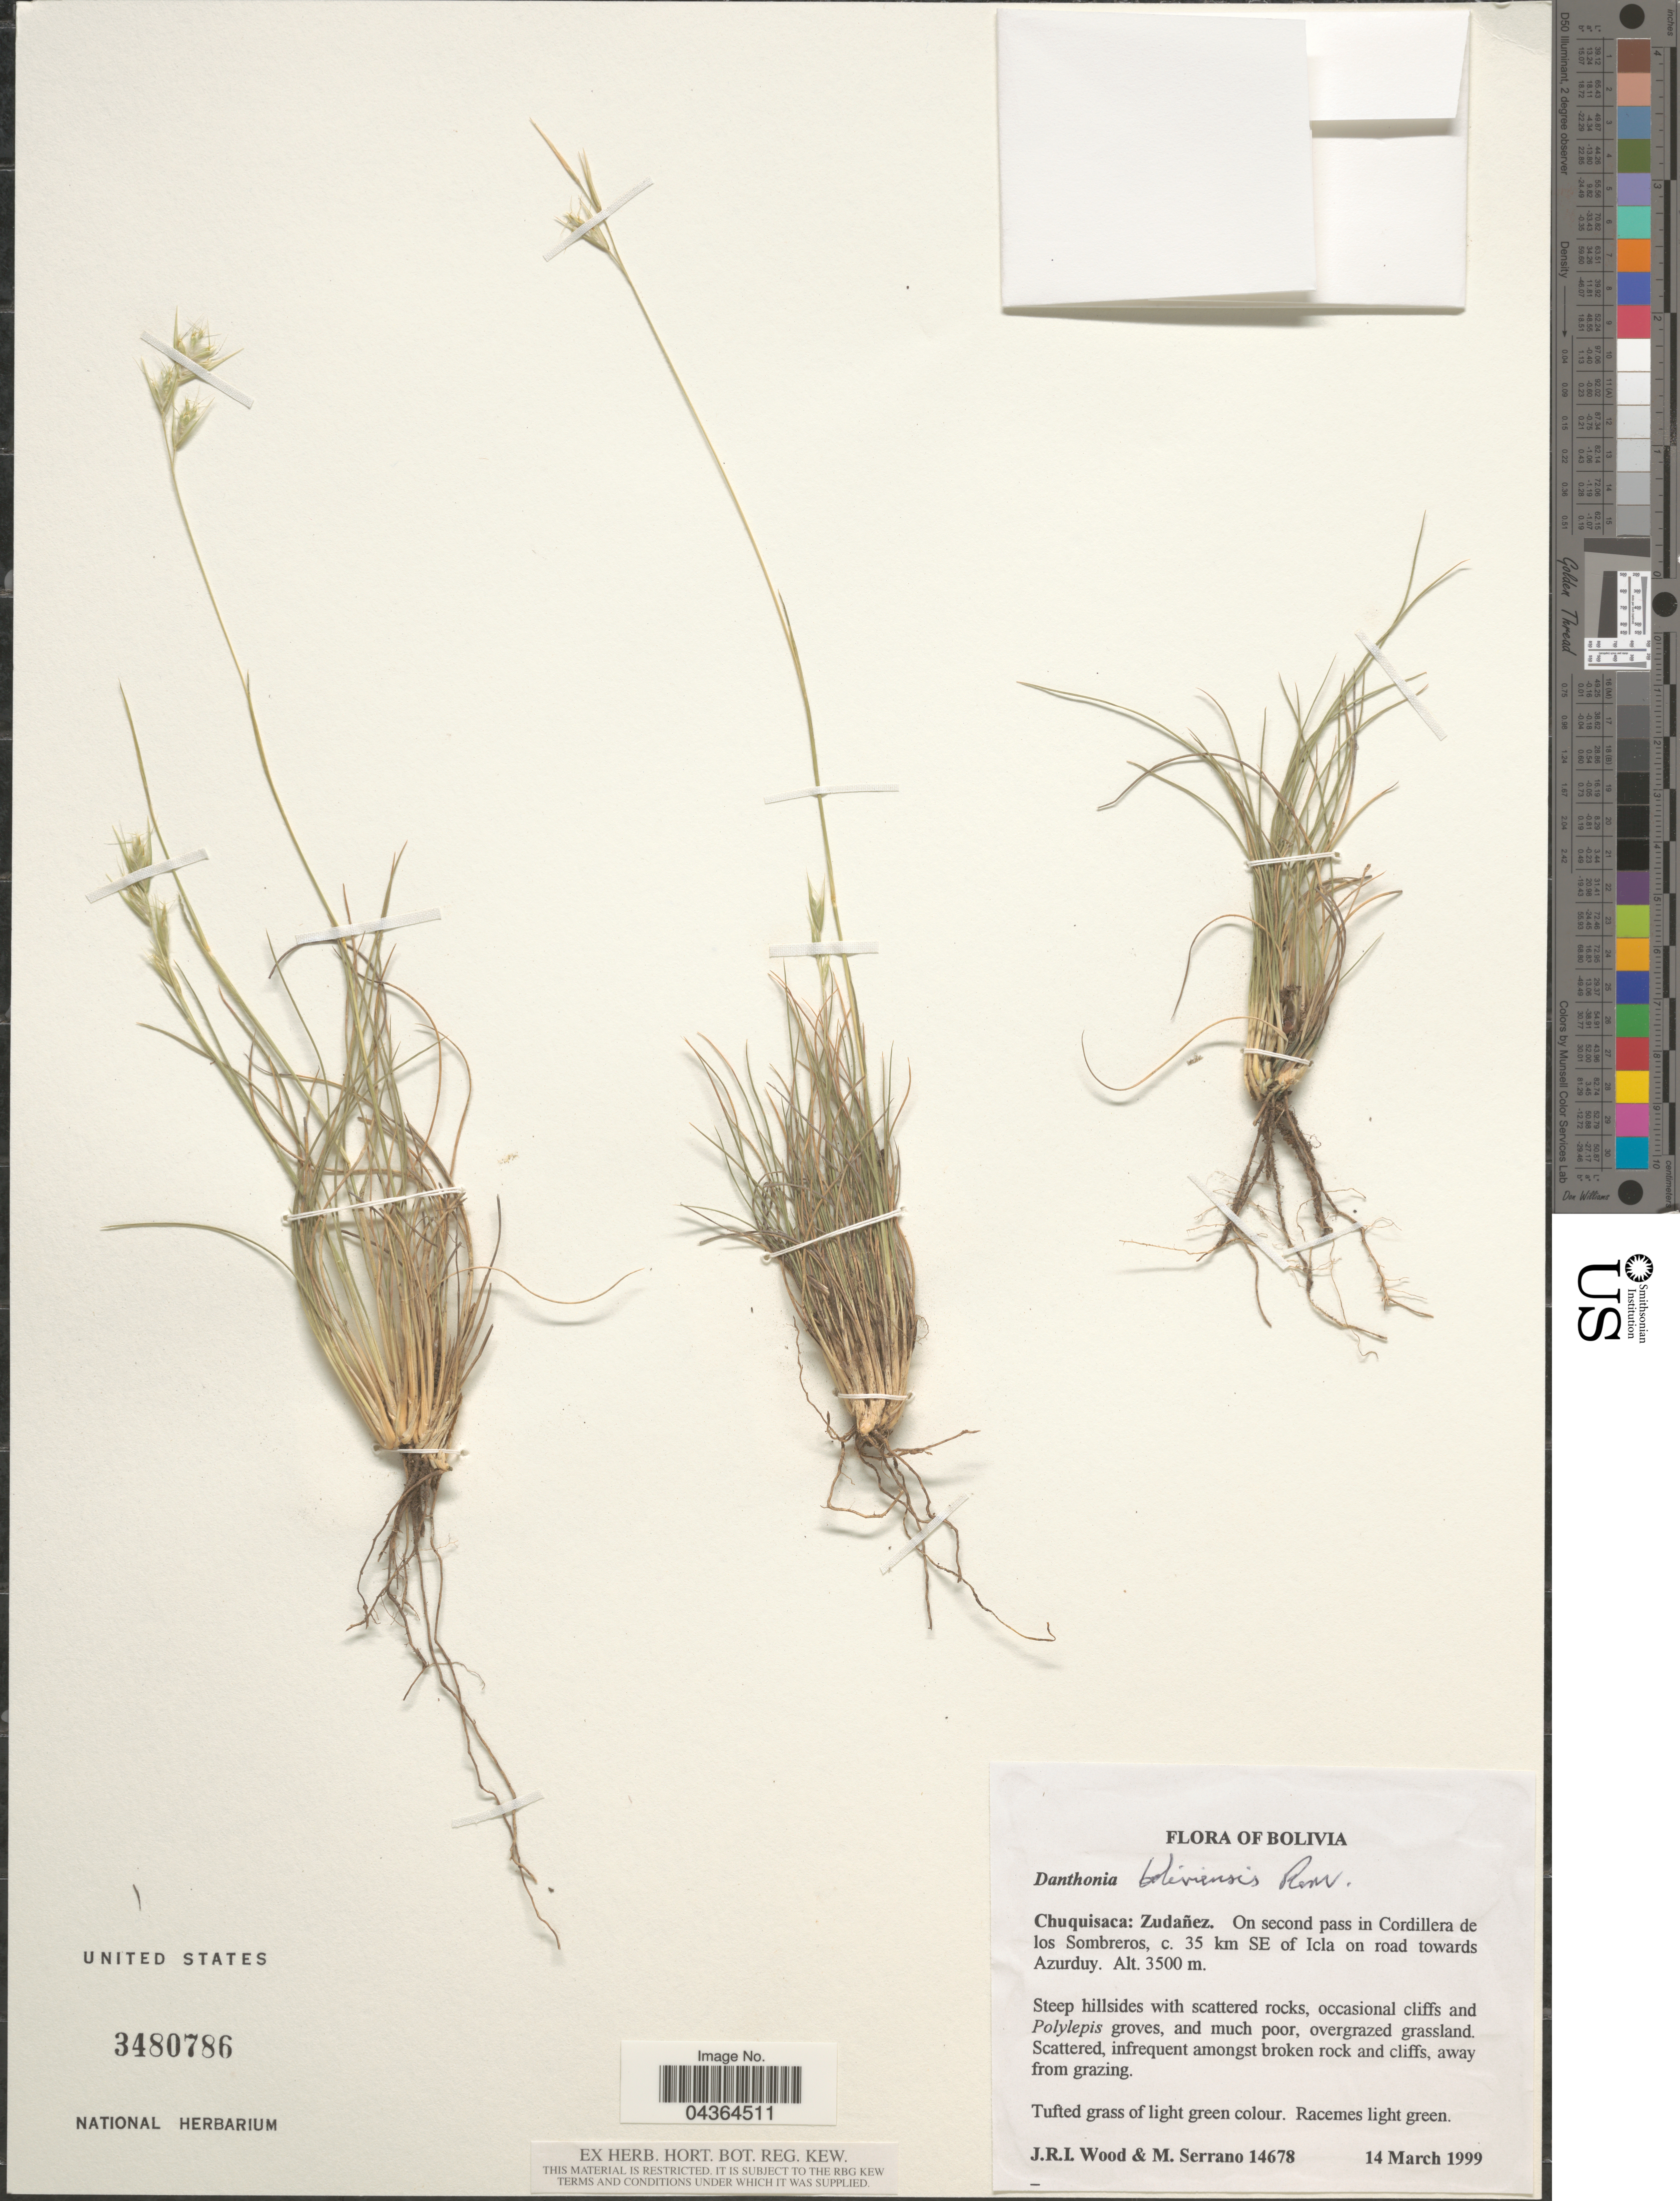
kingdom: Plantae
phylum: Tracheophyta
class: Liliopsida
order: Poales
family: Poaceae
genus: Danthonia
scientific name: Danthonia boliviensis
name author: Renvoize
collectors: J. R. I. Wood & M. Serrano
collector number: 14678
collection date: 1999-03-14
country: Bolivia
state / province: Chuquisaca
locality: Zudañez. On second pass in Cordillera de los Sombreros, c. 35 km SE of Icla on road towards Azurduy.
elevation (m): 3500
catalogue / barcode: US 3480786